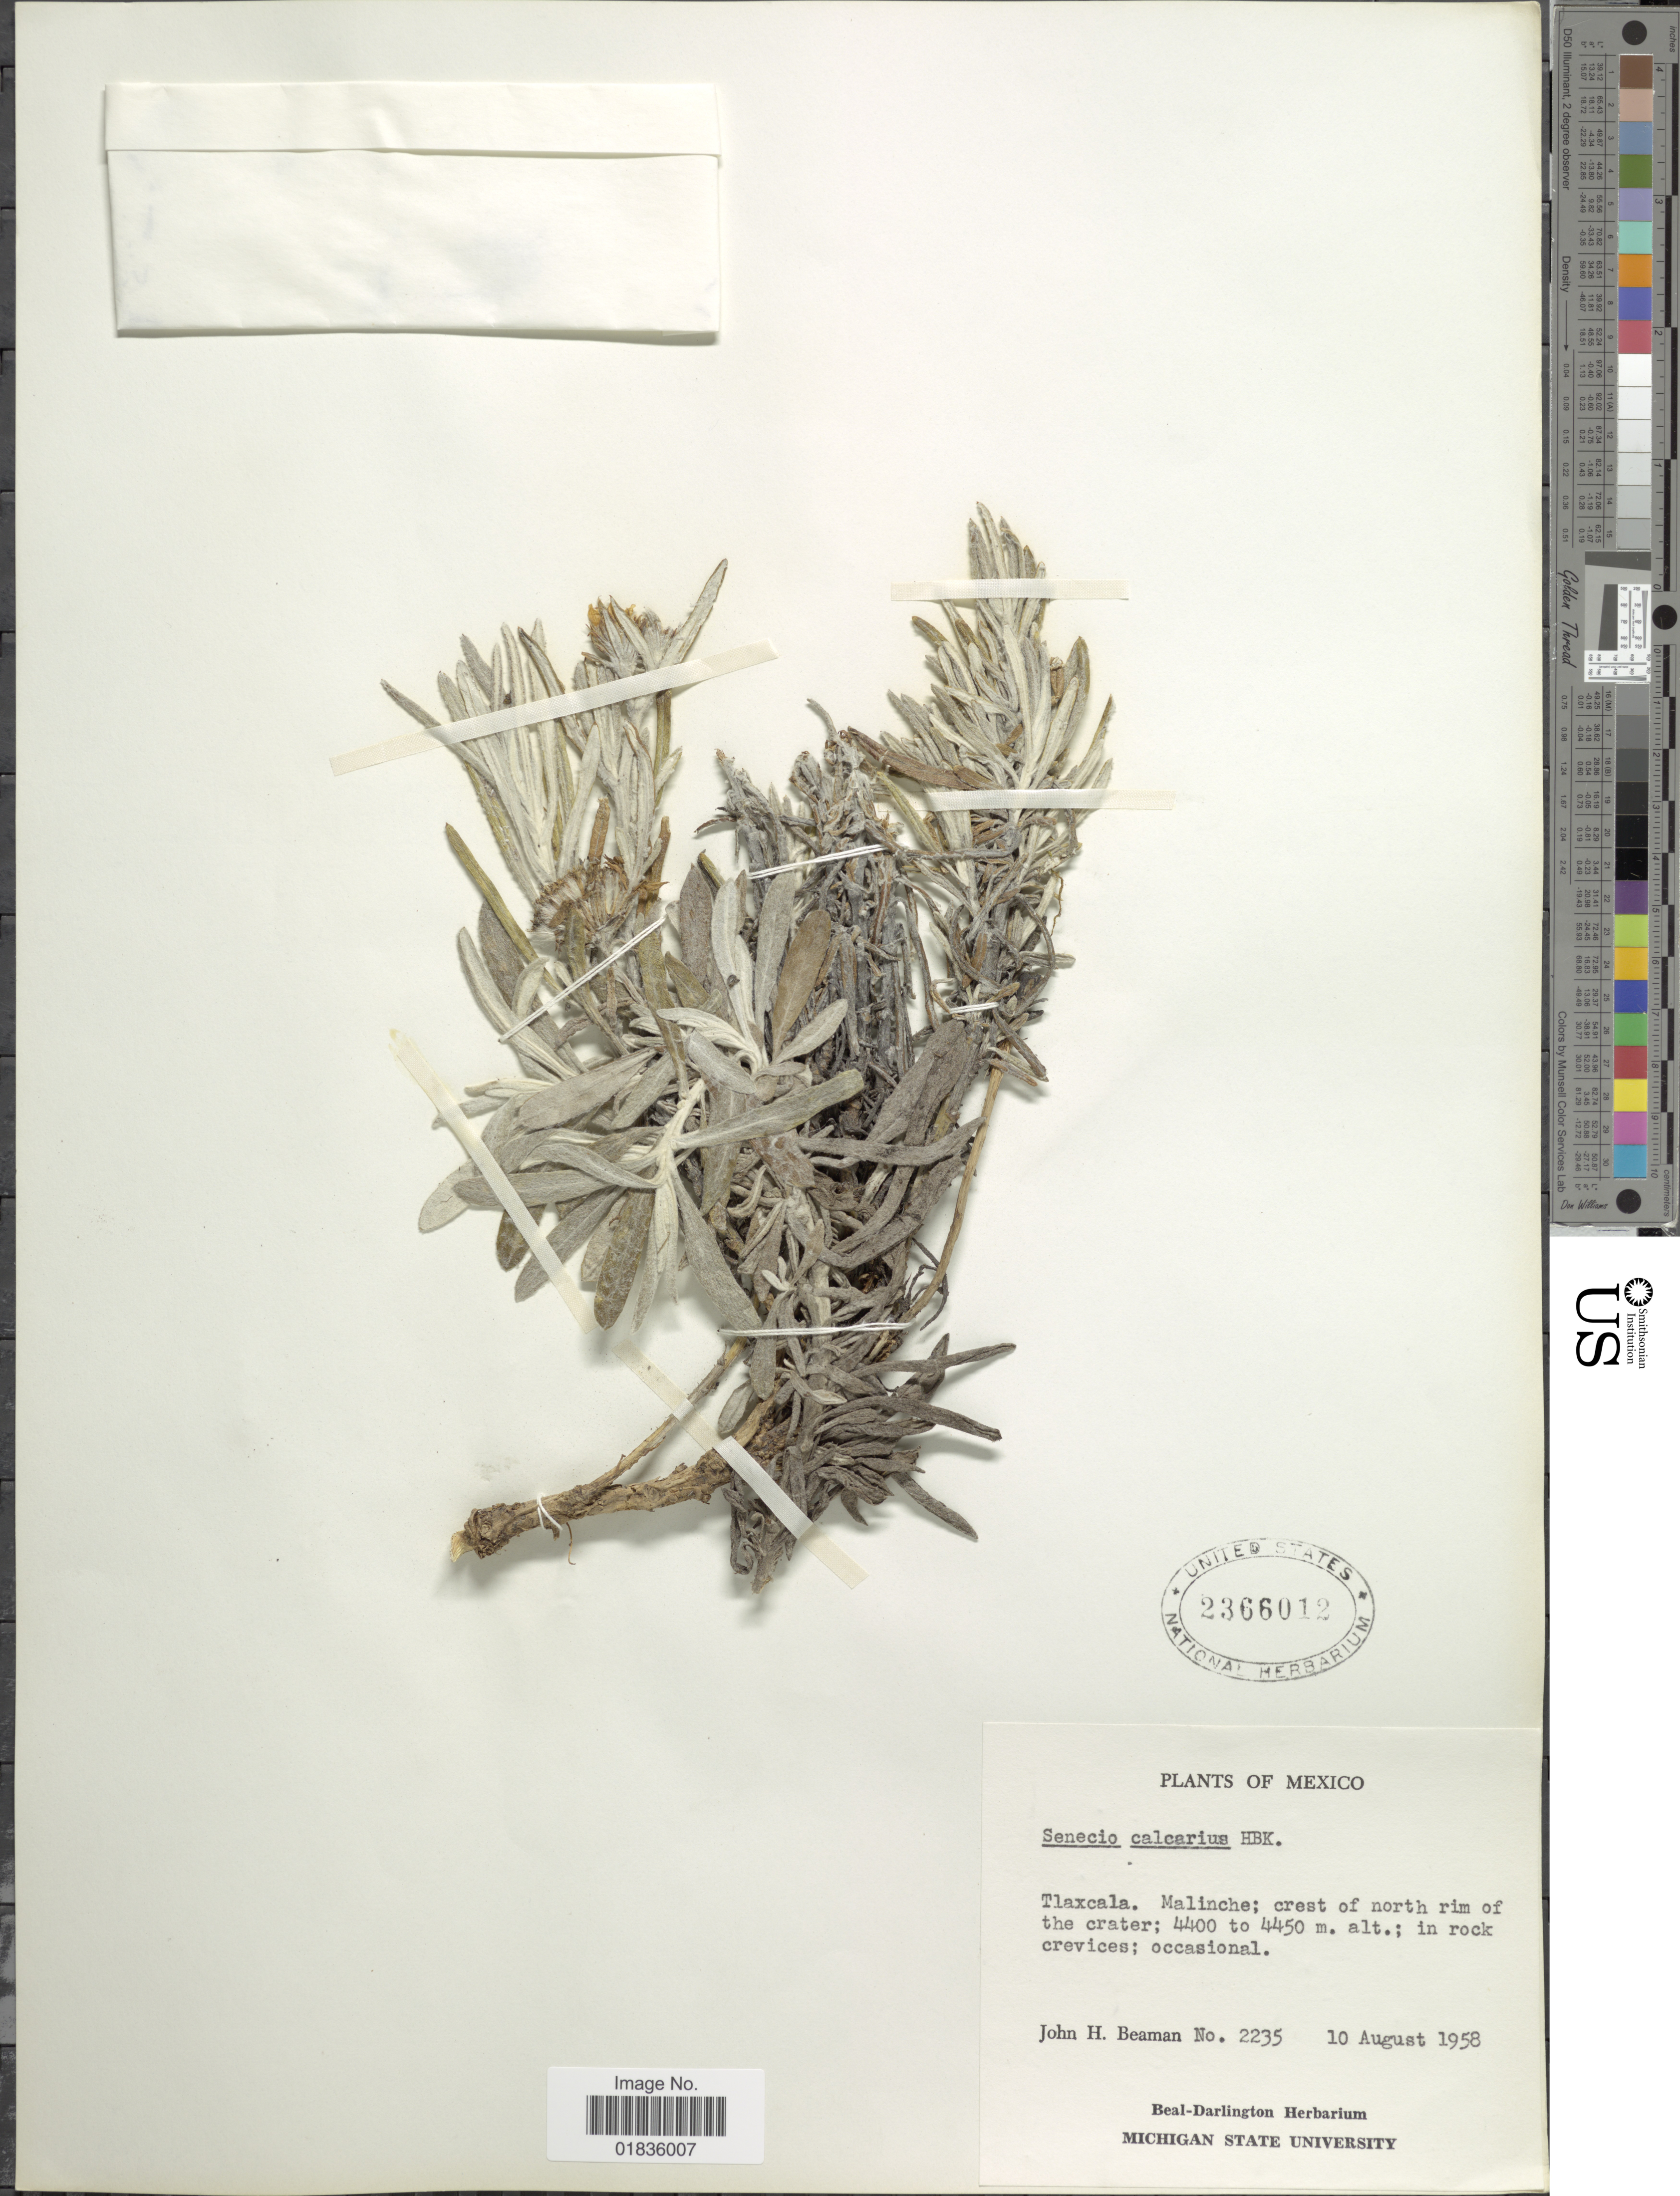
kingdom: Plantae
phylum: Tracheophyta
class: Magnoliopsida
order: Asterales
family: Asteraceae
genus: Senecio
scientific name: Senecio mairetianus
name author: DC.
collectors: J. H. Beaman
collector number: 2235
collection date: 1958-08-10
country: Mexico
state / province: Tlaxcala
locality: Malinche; crest of north rim of the crater.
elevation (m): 4400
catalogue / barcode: US 2366012